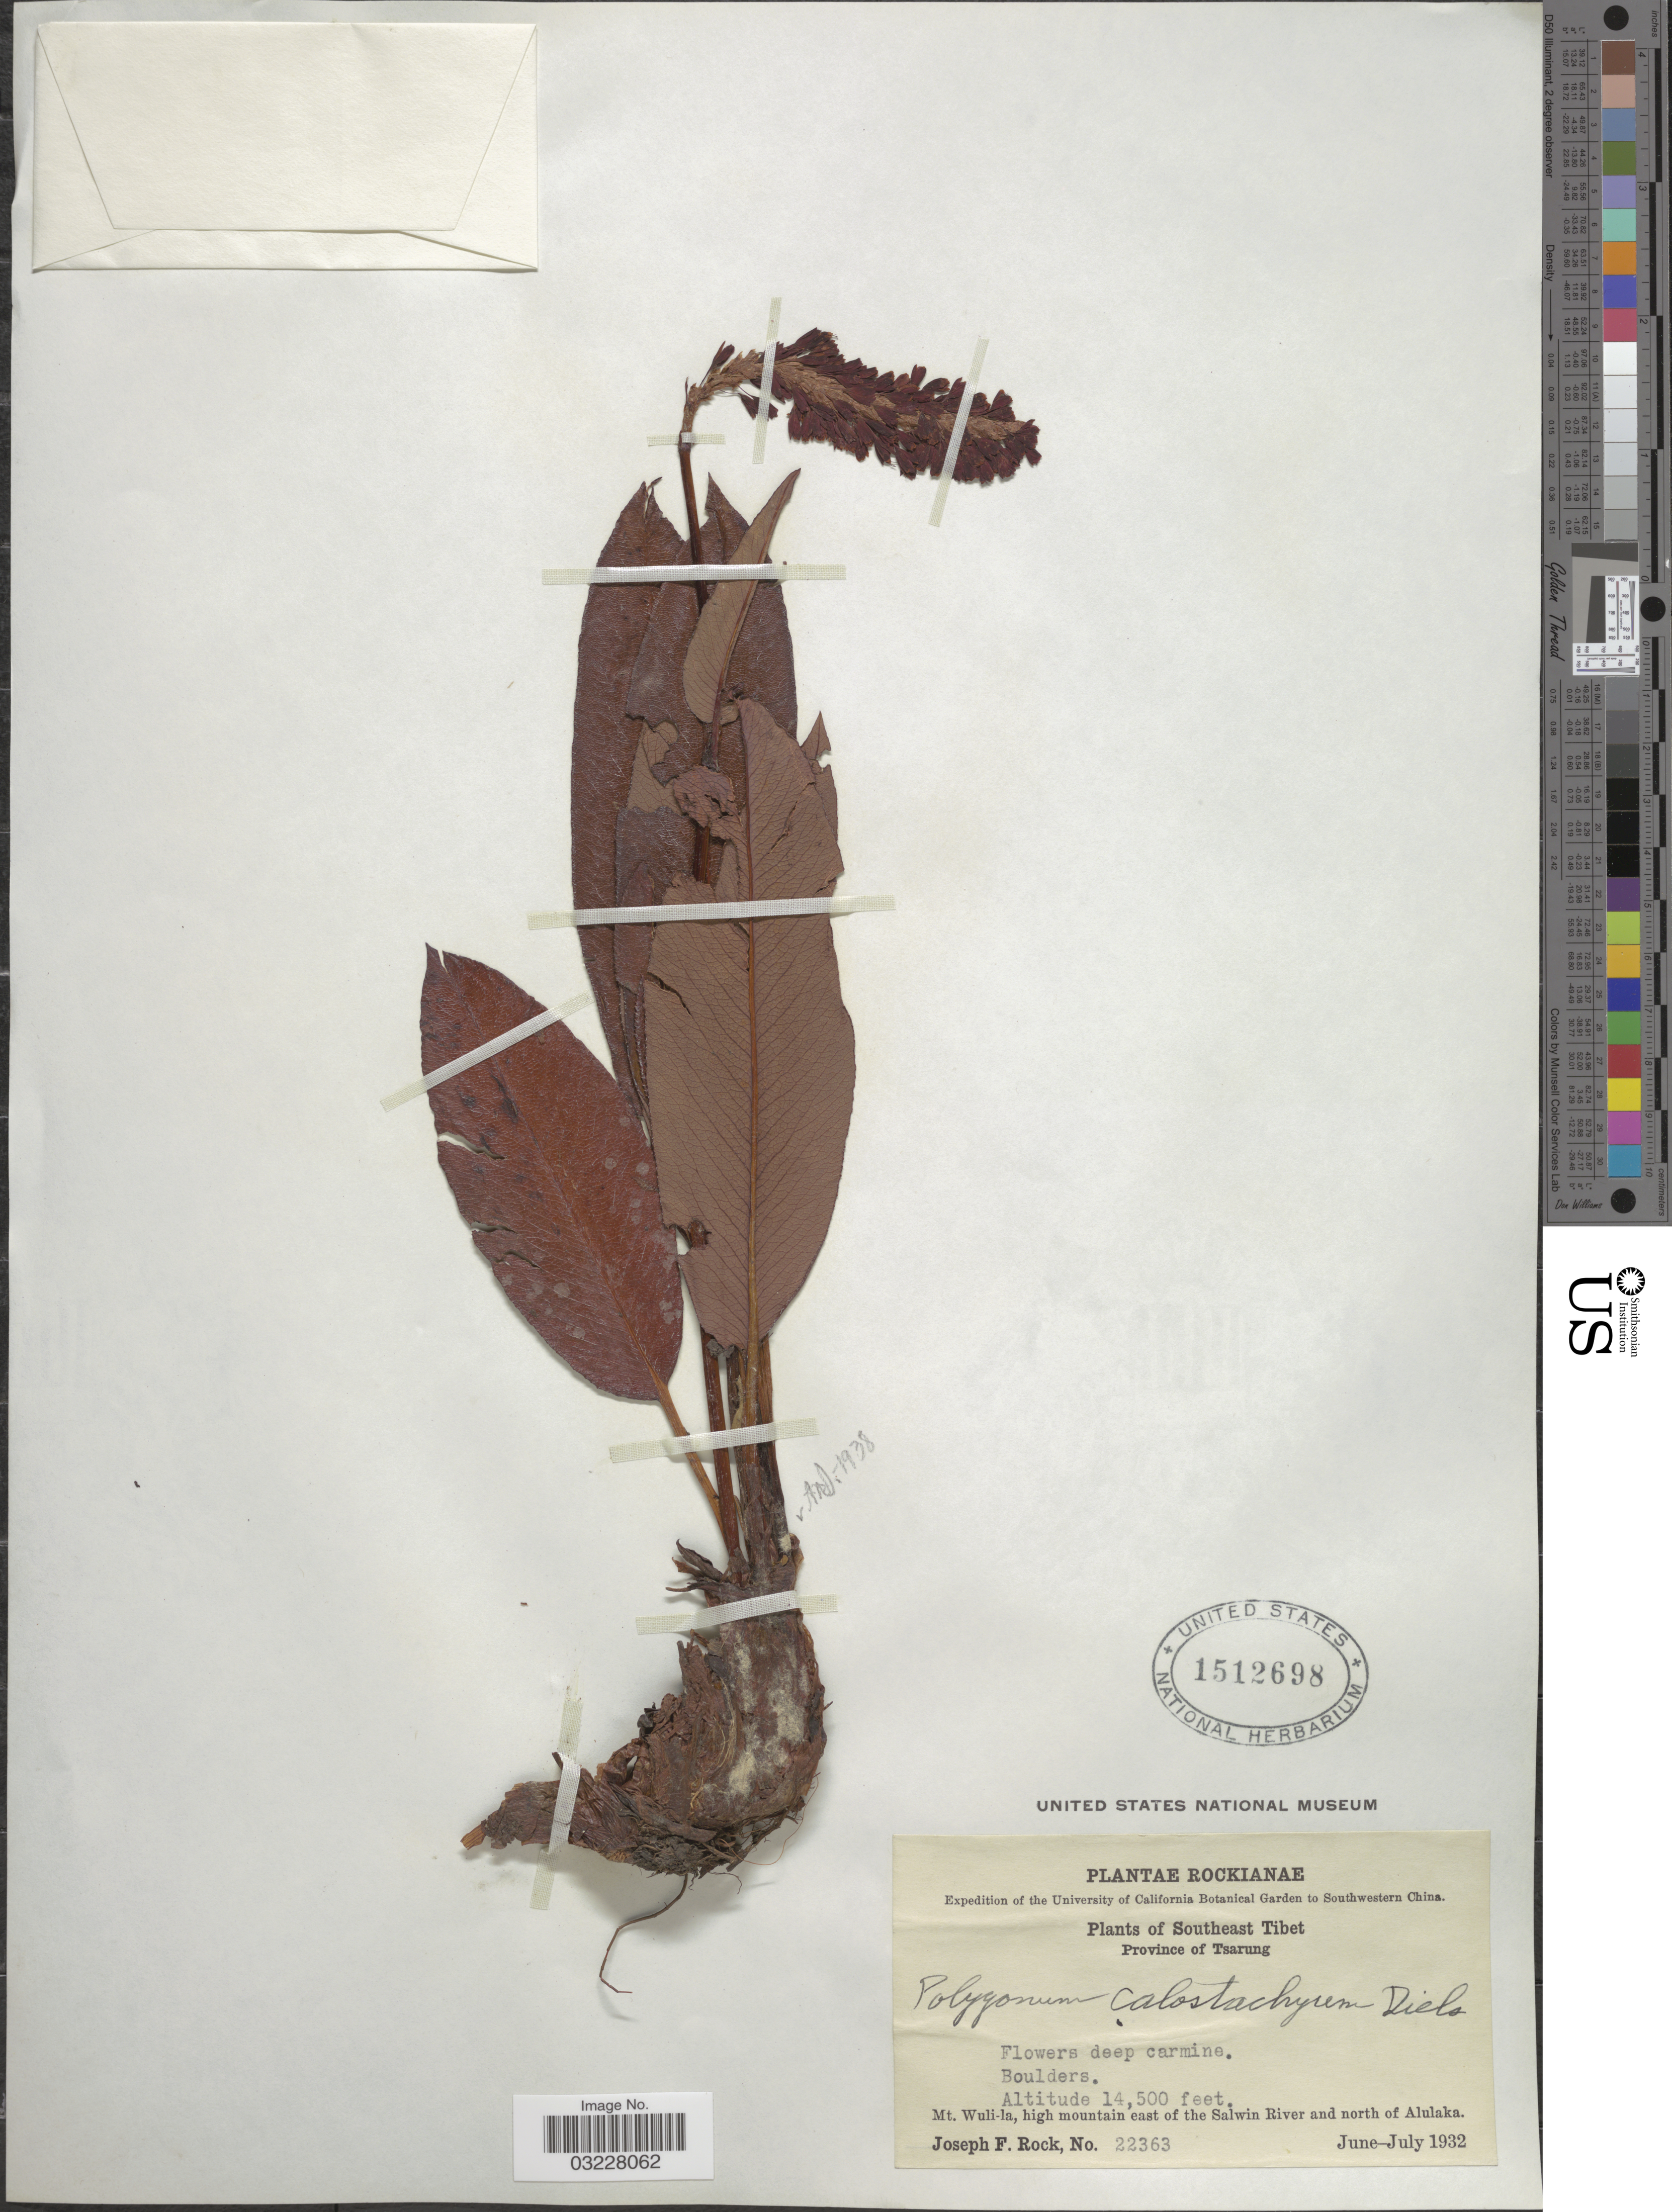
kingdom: Plantae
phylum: Tracheophyta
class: Magnoliopsida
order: Caryophyllales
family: Polygonaceae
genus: Polygonum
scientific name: Polygonum calostachyum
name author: Diels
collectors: J. F. Rock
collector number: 22363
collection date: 1932-06/1932-07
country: China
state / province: Xizang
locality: Southeast Tibet. Province of Tsarung. Mt. Wuli-la, high mountain east of the Salwin River and north of Alulaka.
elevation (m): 4420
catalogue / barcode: US 1512698